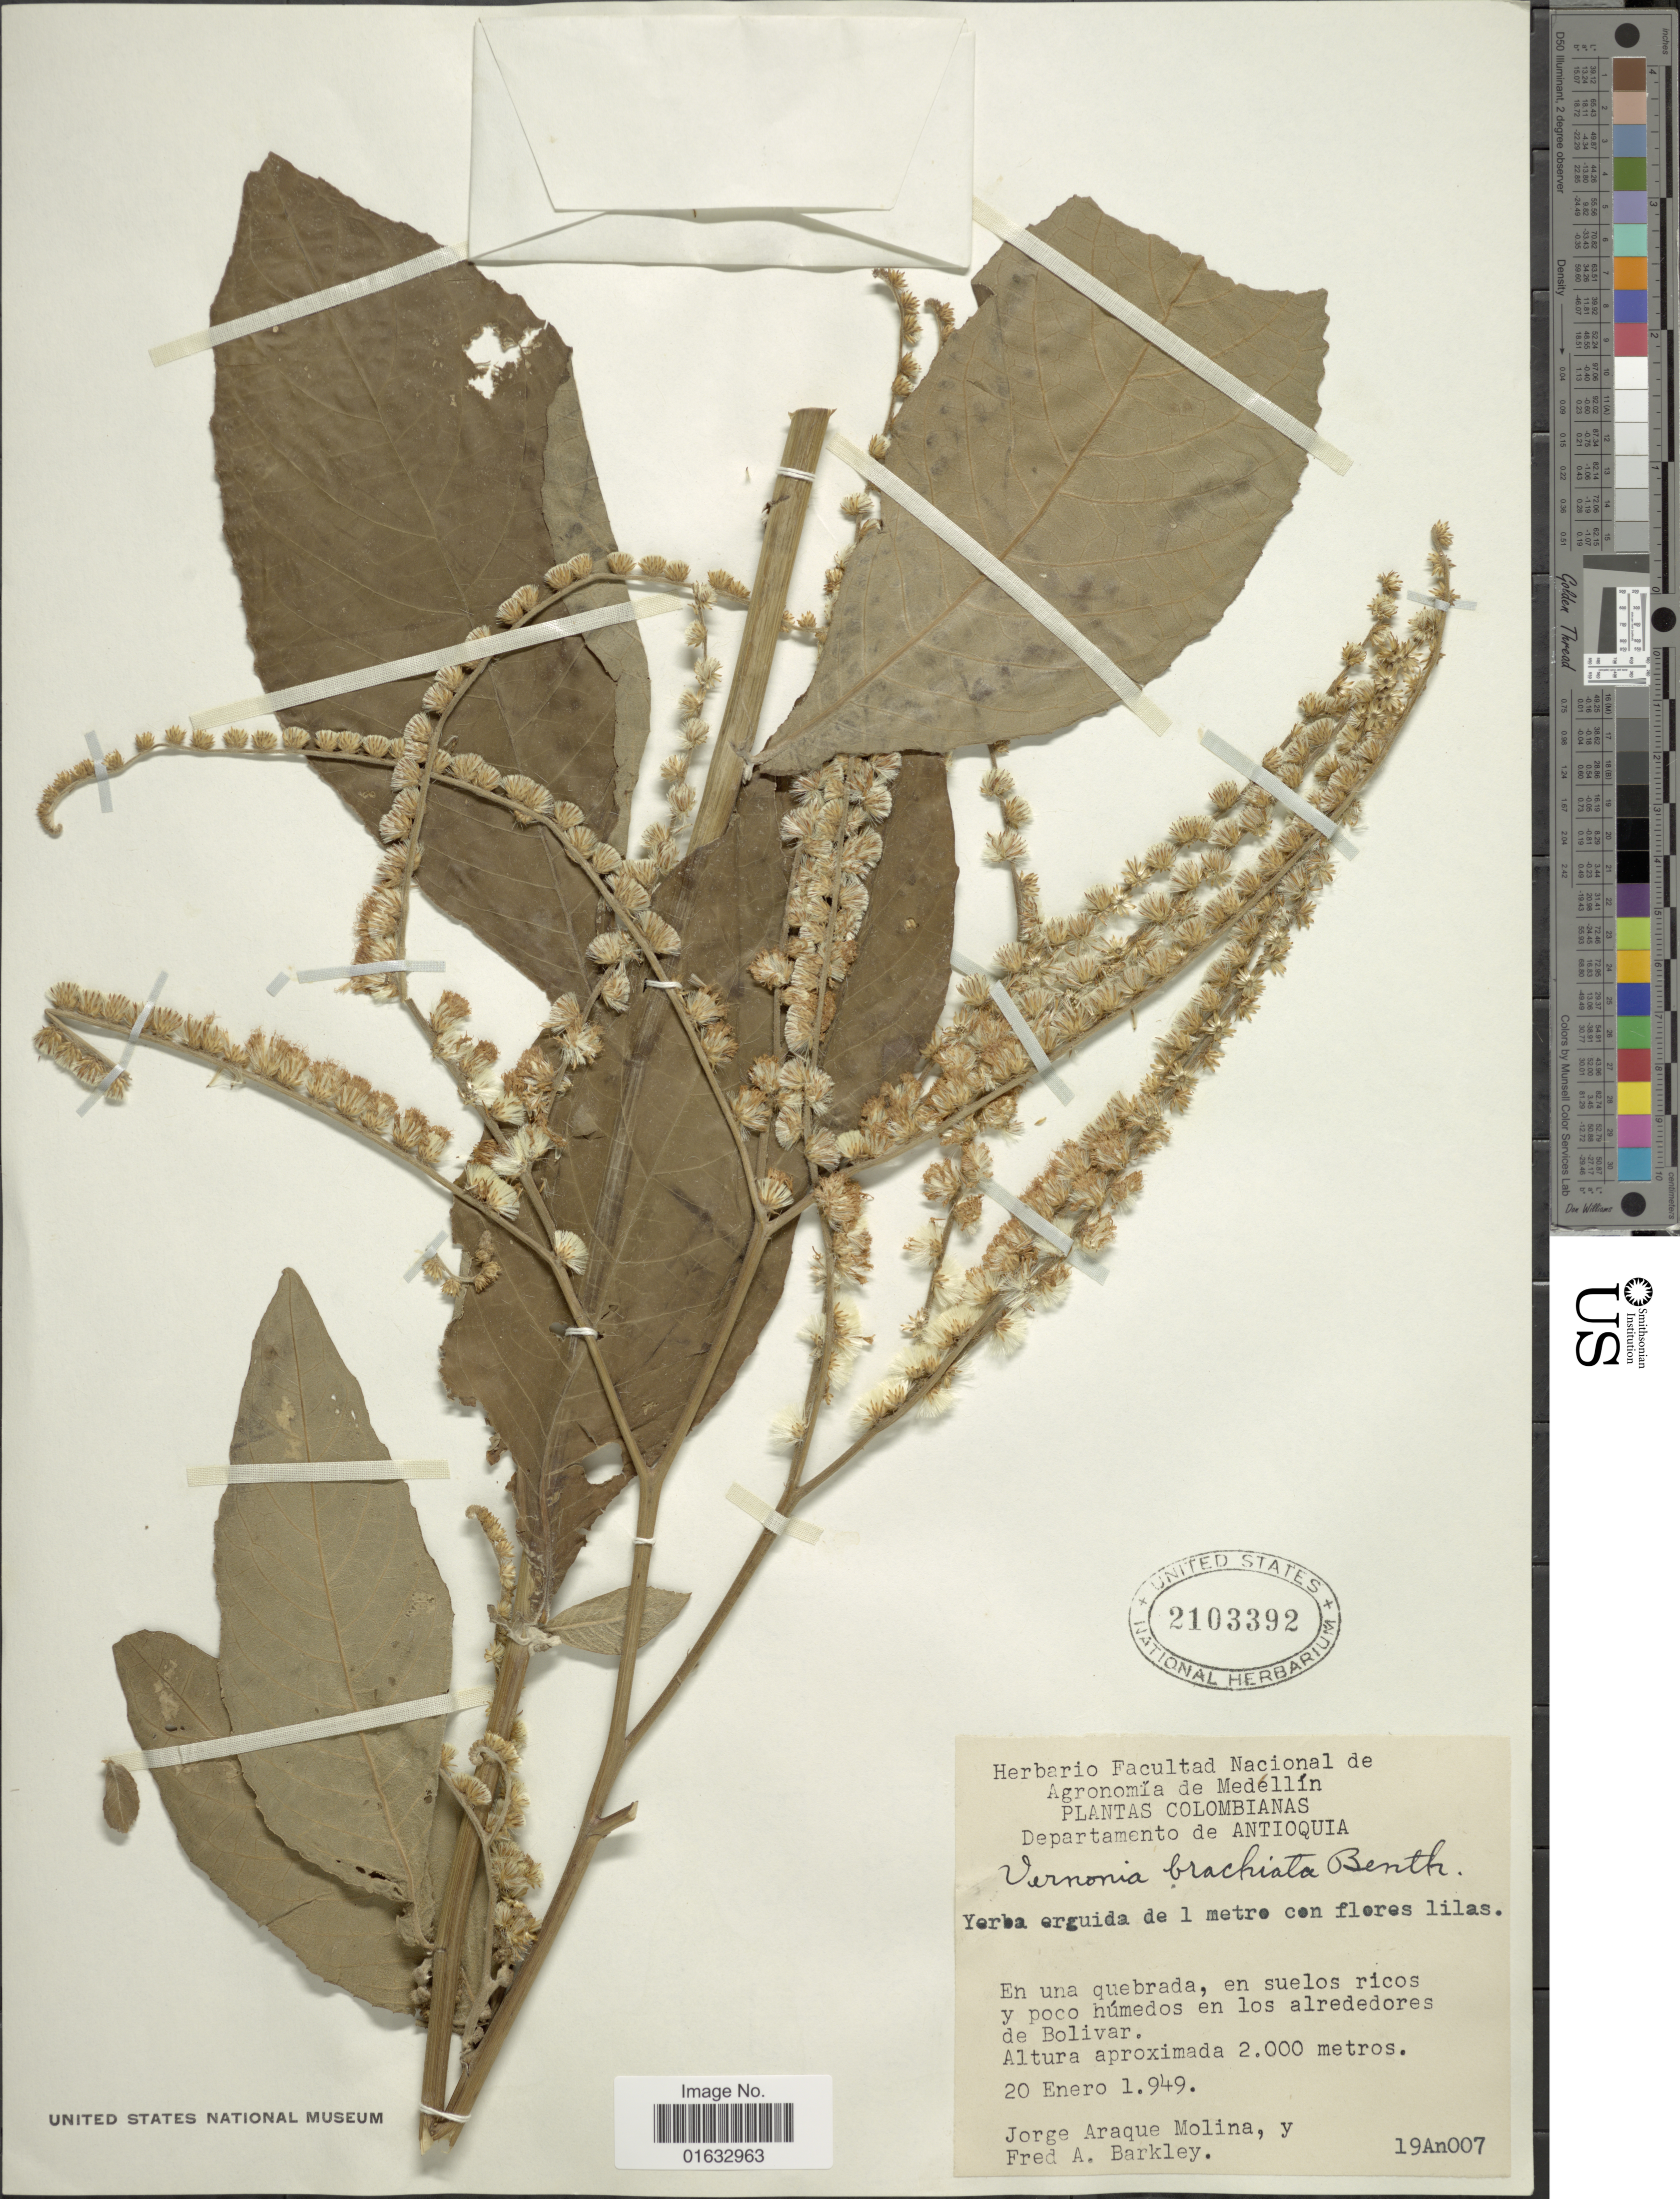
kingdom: Plantae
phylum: Tracheophyta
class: Magnoliopsida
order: Asterales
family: Asteraceae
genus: Eirmocephala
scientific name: Eirmocephala brachiata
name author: (Benth.) H. Rob.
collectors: J. A. Molina & F. A. Barkley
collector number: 19An007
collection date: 1949-01-20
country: Colombia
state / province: Antioquia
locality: Colombianas, Departamento de Antioquia, en una quebrada, en suelos ricos y poco húmedos en los alrededores de Bolivar.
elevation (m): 2000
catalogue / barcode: US 2103392